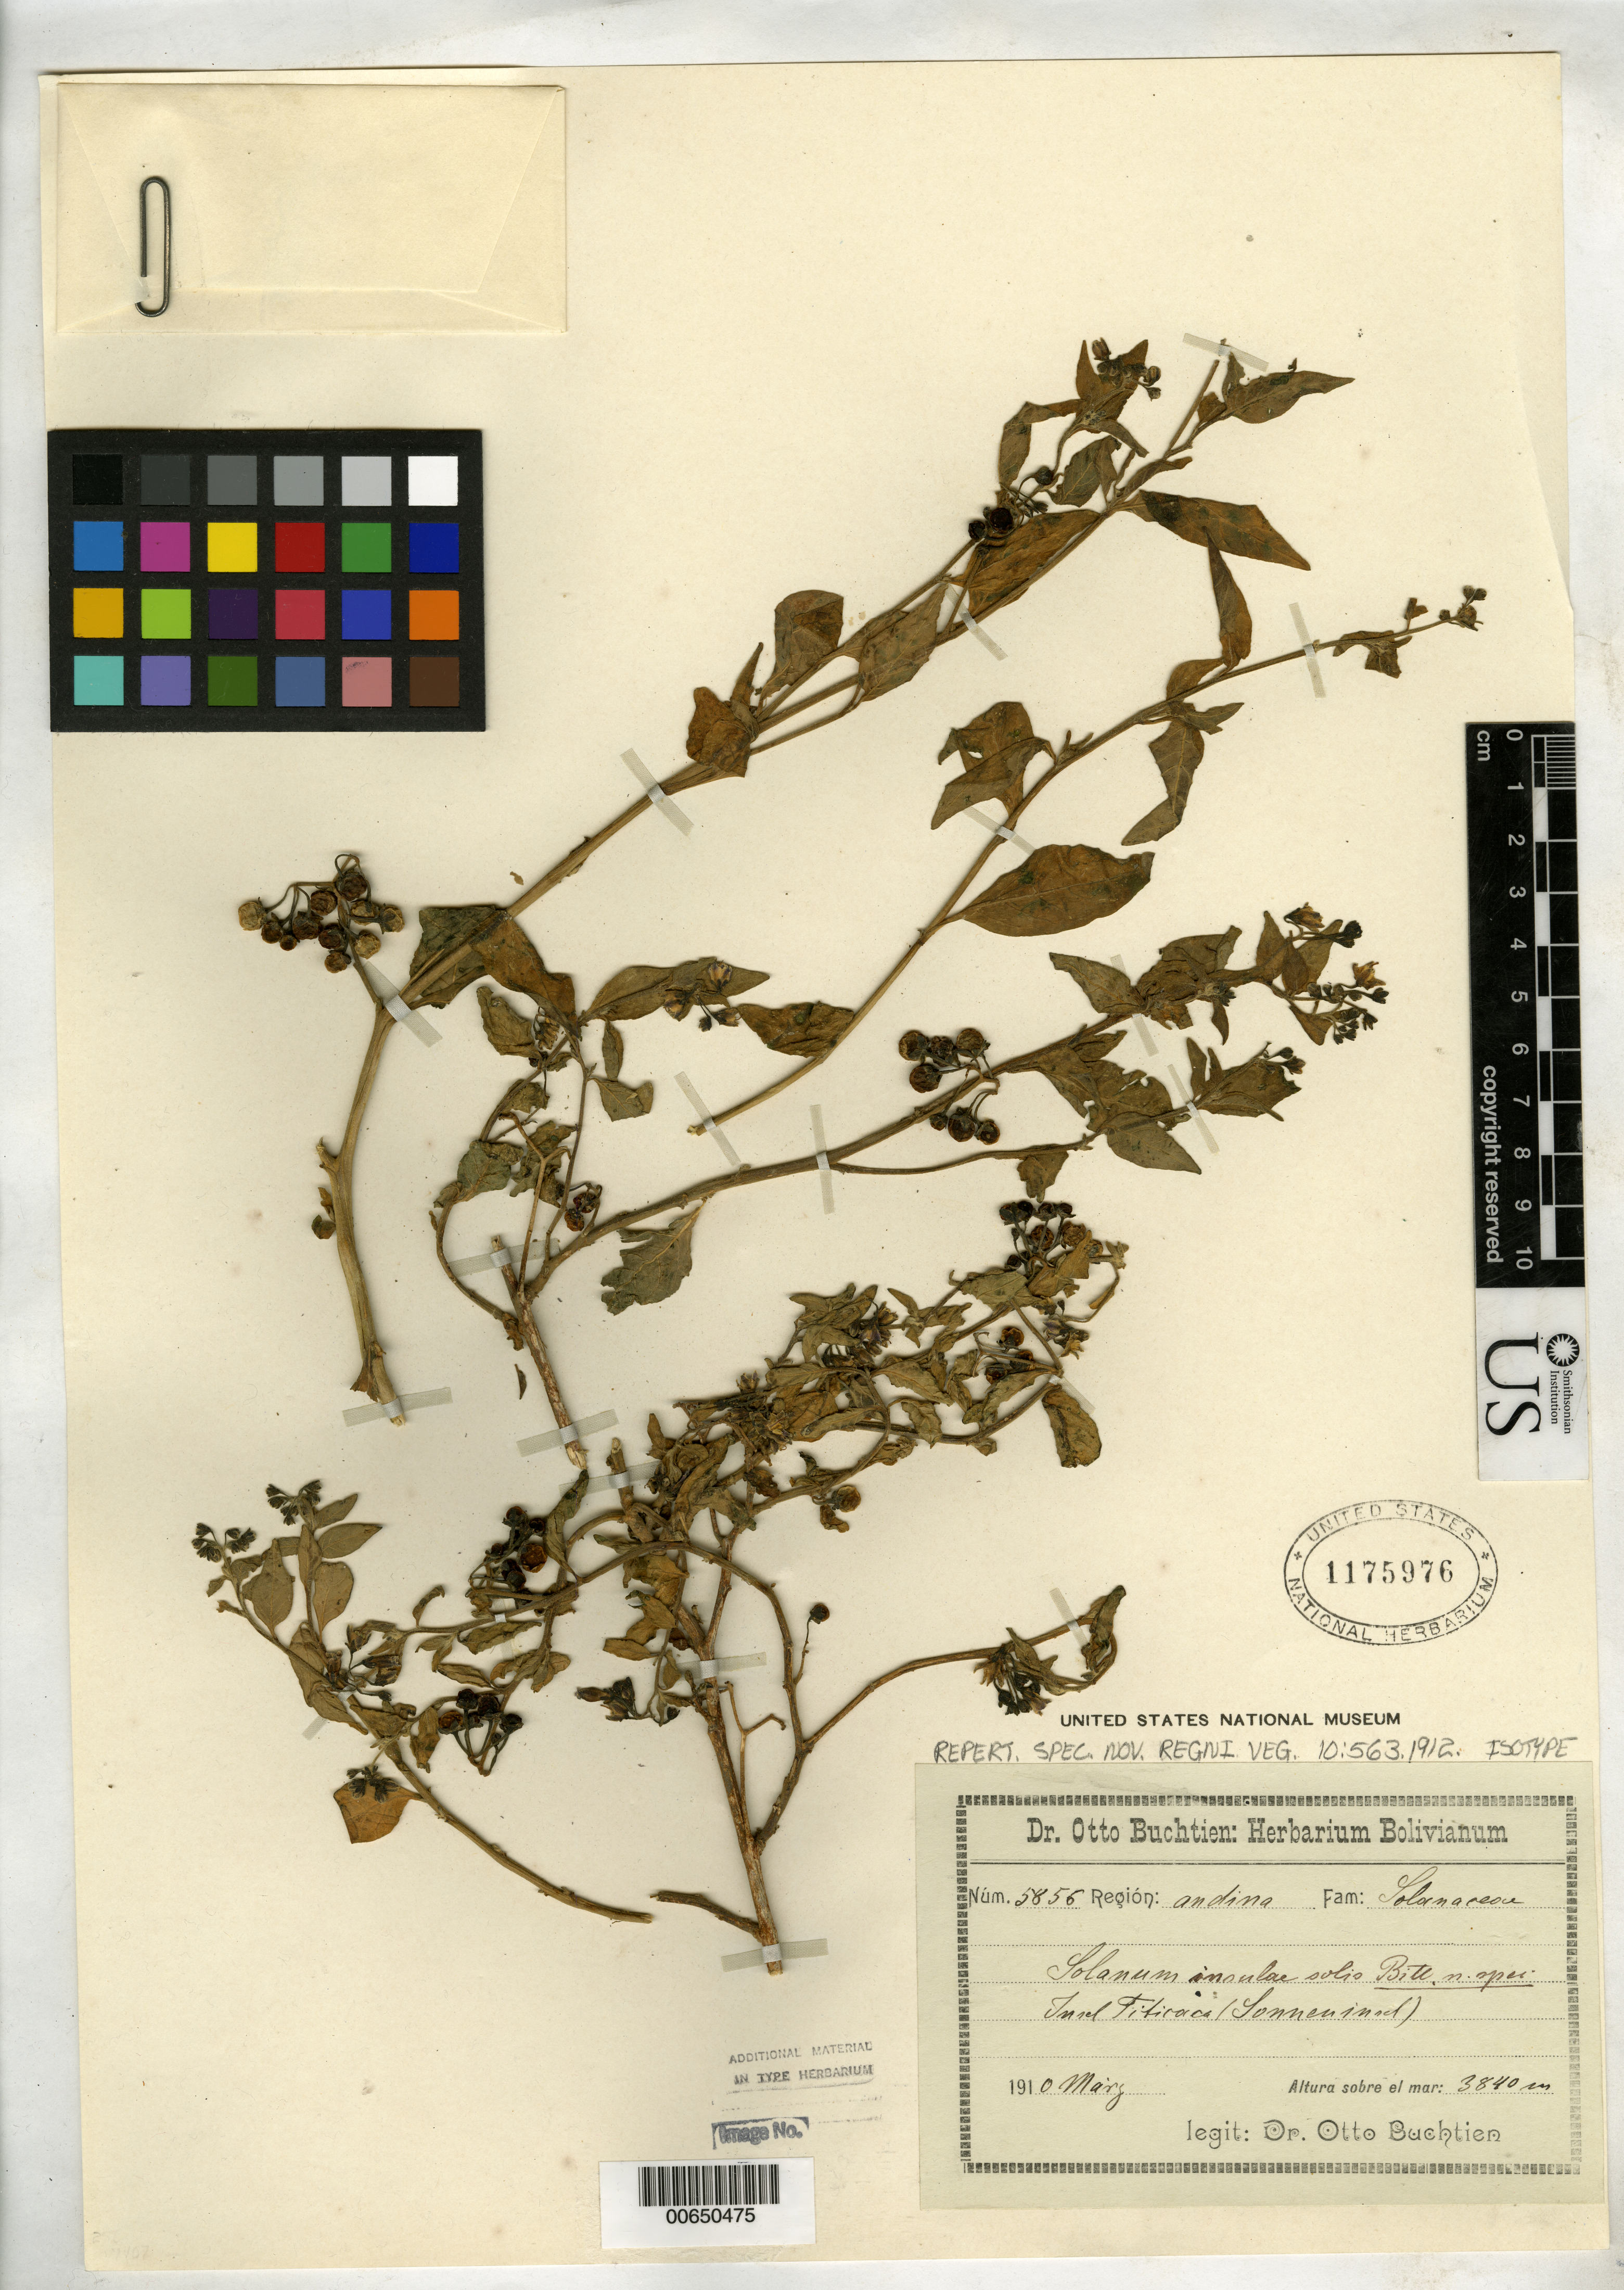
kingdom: Plantae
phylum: Tracheophyta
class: Magnoliopsida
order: Solanales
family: Solanaceae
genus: Solanum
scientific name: Solanum insulae-solis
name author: Bitter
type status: Isotype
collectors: O. Buchtien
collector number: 5856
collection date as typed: Mar 1910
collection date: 1910-03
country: Bolivia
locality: Lake Titicaca.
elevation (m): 3840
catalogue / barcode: US 1175976